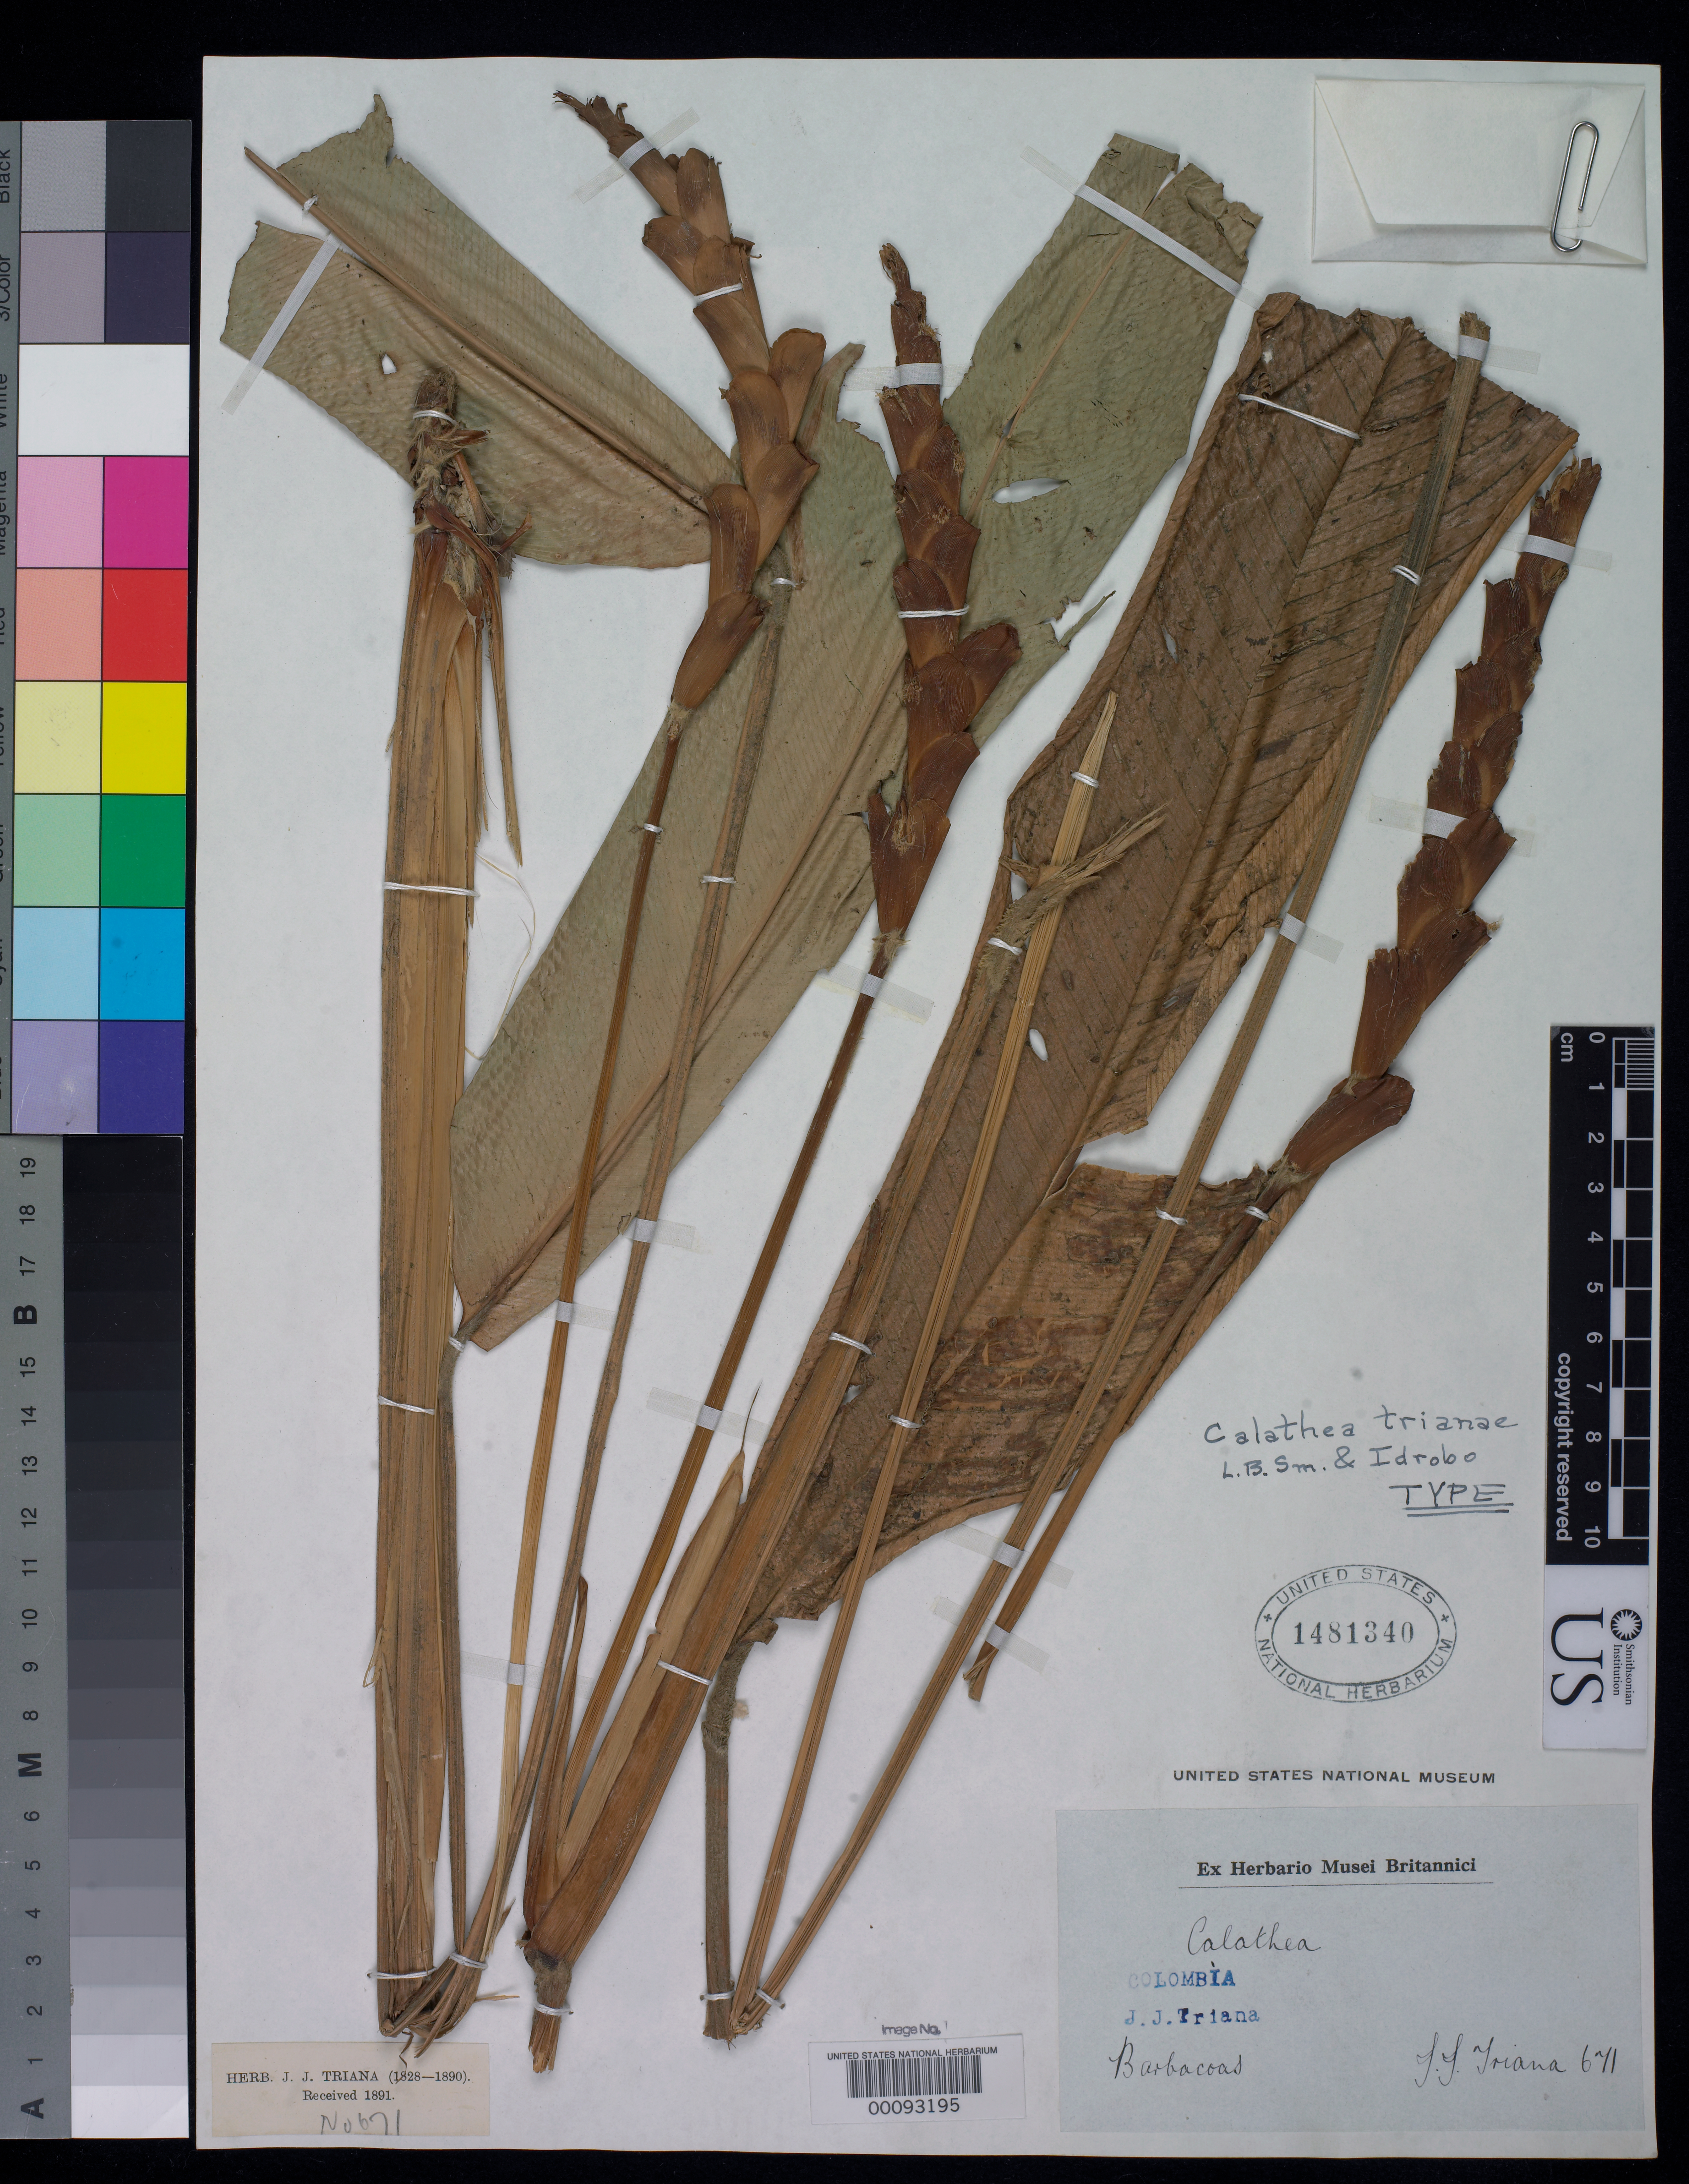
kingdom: Plantae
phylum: Tracheophyta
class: Liliopsida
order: Zingiberales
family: Marantaceae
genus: Calathea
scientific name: Calathea trianae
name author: L.B. Sm. & Idrobo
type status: Holotype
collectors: J. J. Triana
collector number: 671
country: Colombia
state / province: Nariño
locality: Barbacoas.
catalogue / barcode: US 1481340